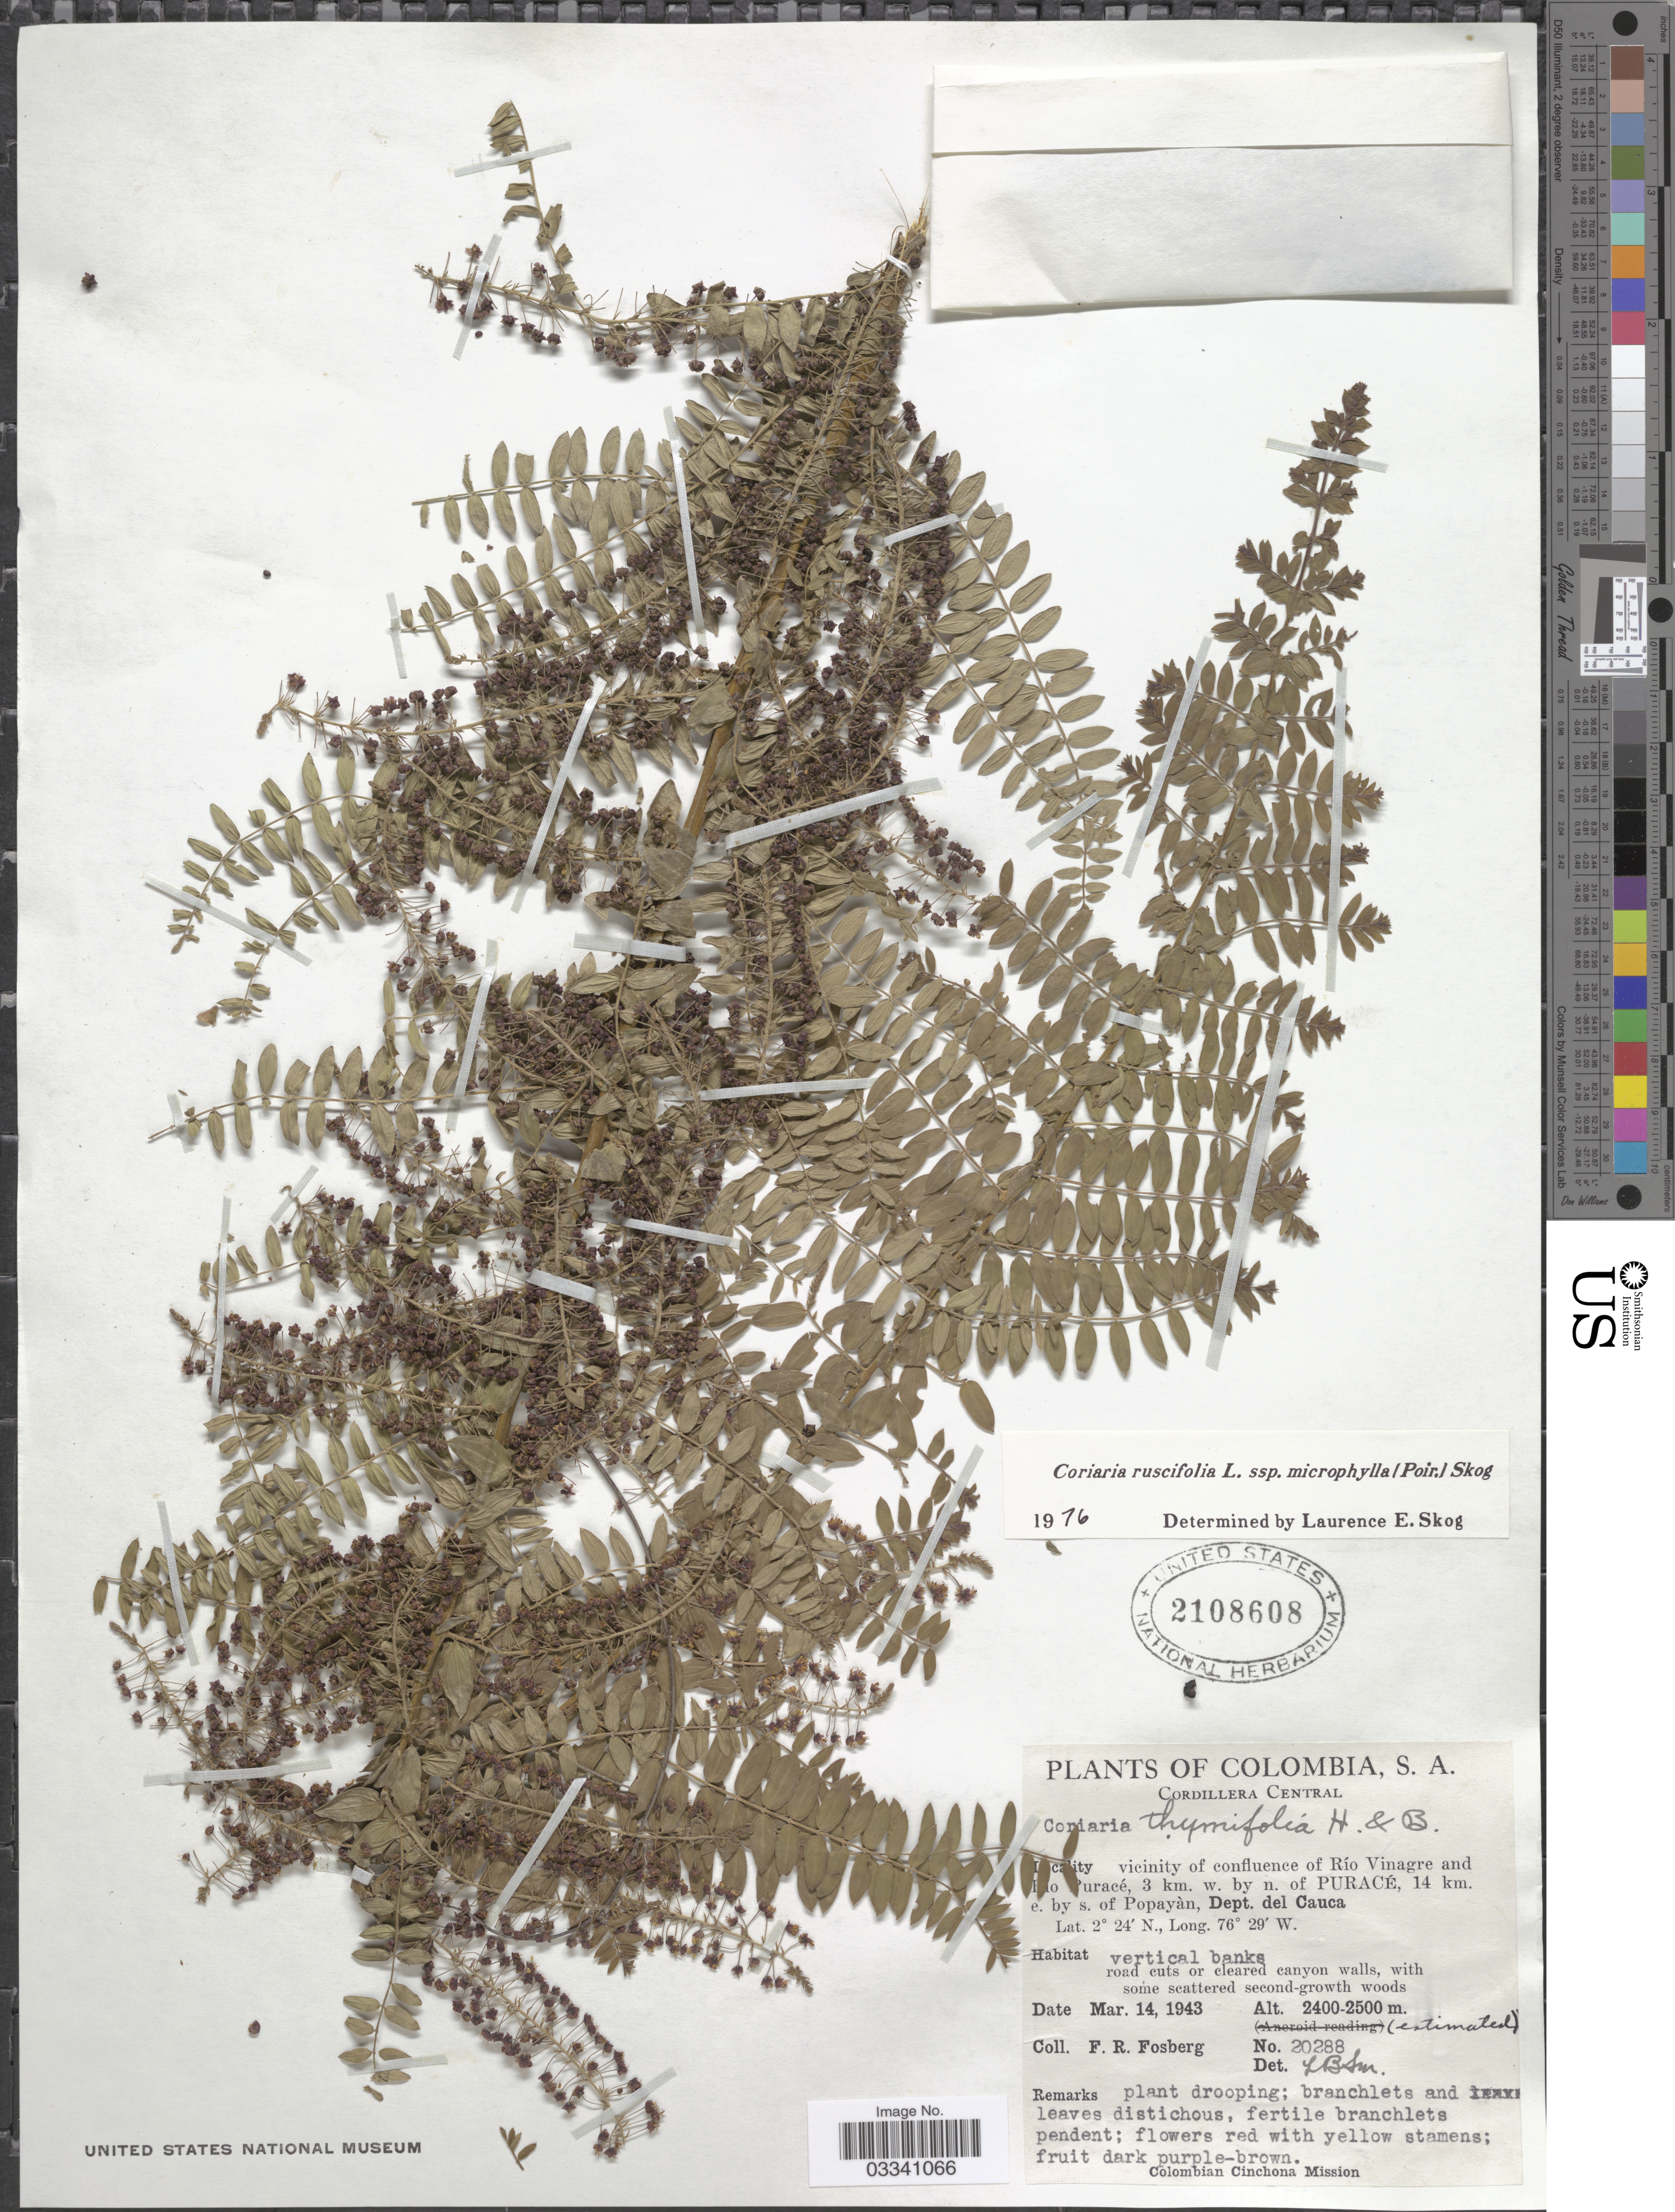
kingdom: Plantae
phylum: Tracheophyta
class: Magnoliopsida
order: Cucurbitales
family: Coriariaceae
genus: Coriaria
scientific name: Coriaria ruscifolia subsp. microphylla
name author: (Poir.) L.E. Skog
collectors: F. R. Fosberg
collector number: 20288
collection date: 1943-03-14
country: Colombia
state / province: Cauca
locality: Cordillera Central. Vicinity of confluence of Río Vinagre and Río Puracé, 3 km. w. by n. of Puracé, 14 km. e. by s. of Popayán, Dept. del Cauca.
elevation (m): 2400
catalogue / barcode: US 2108608